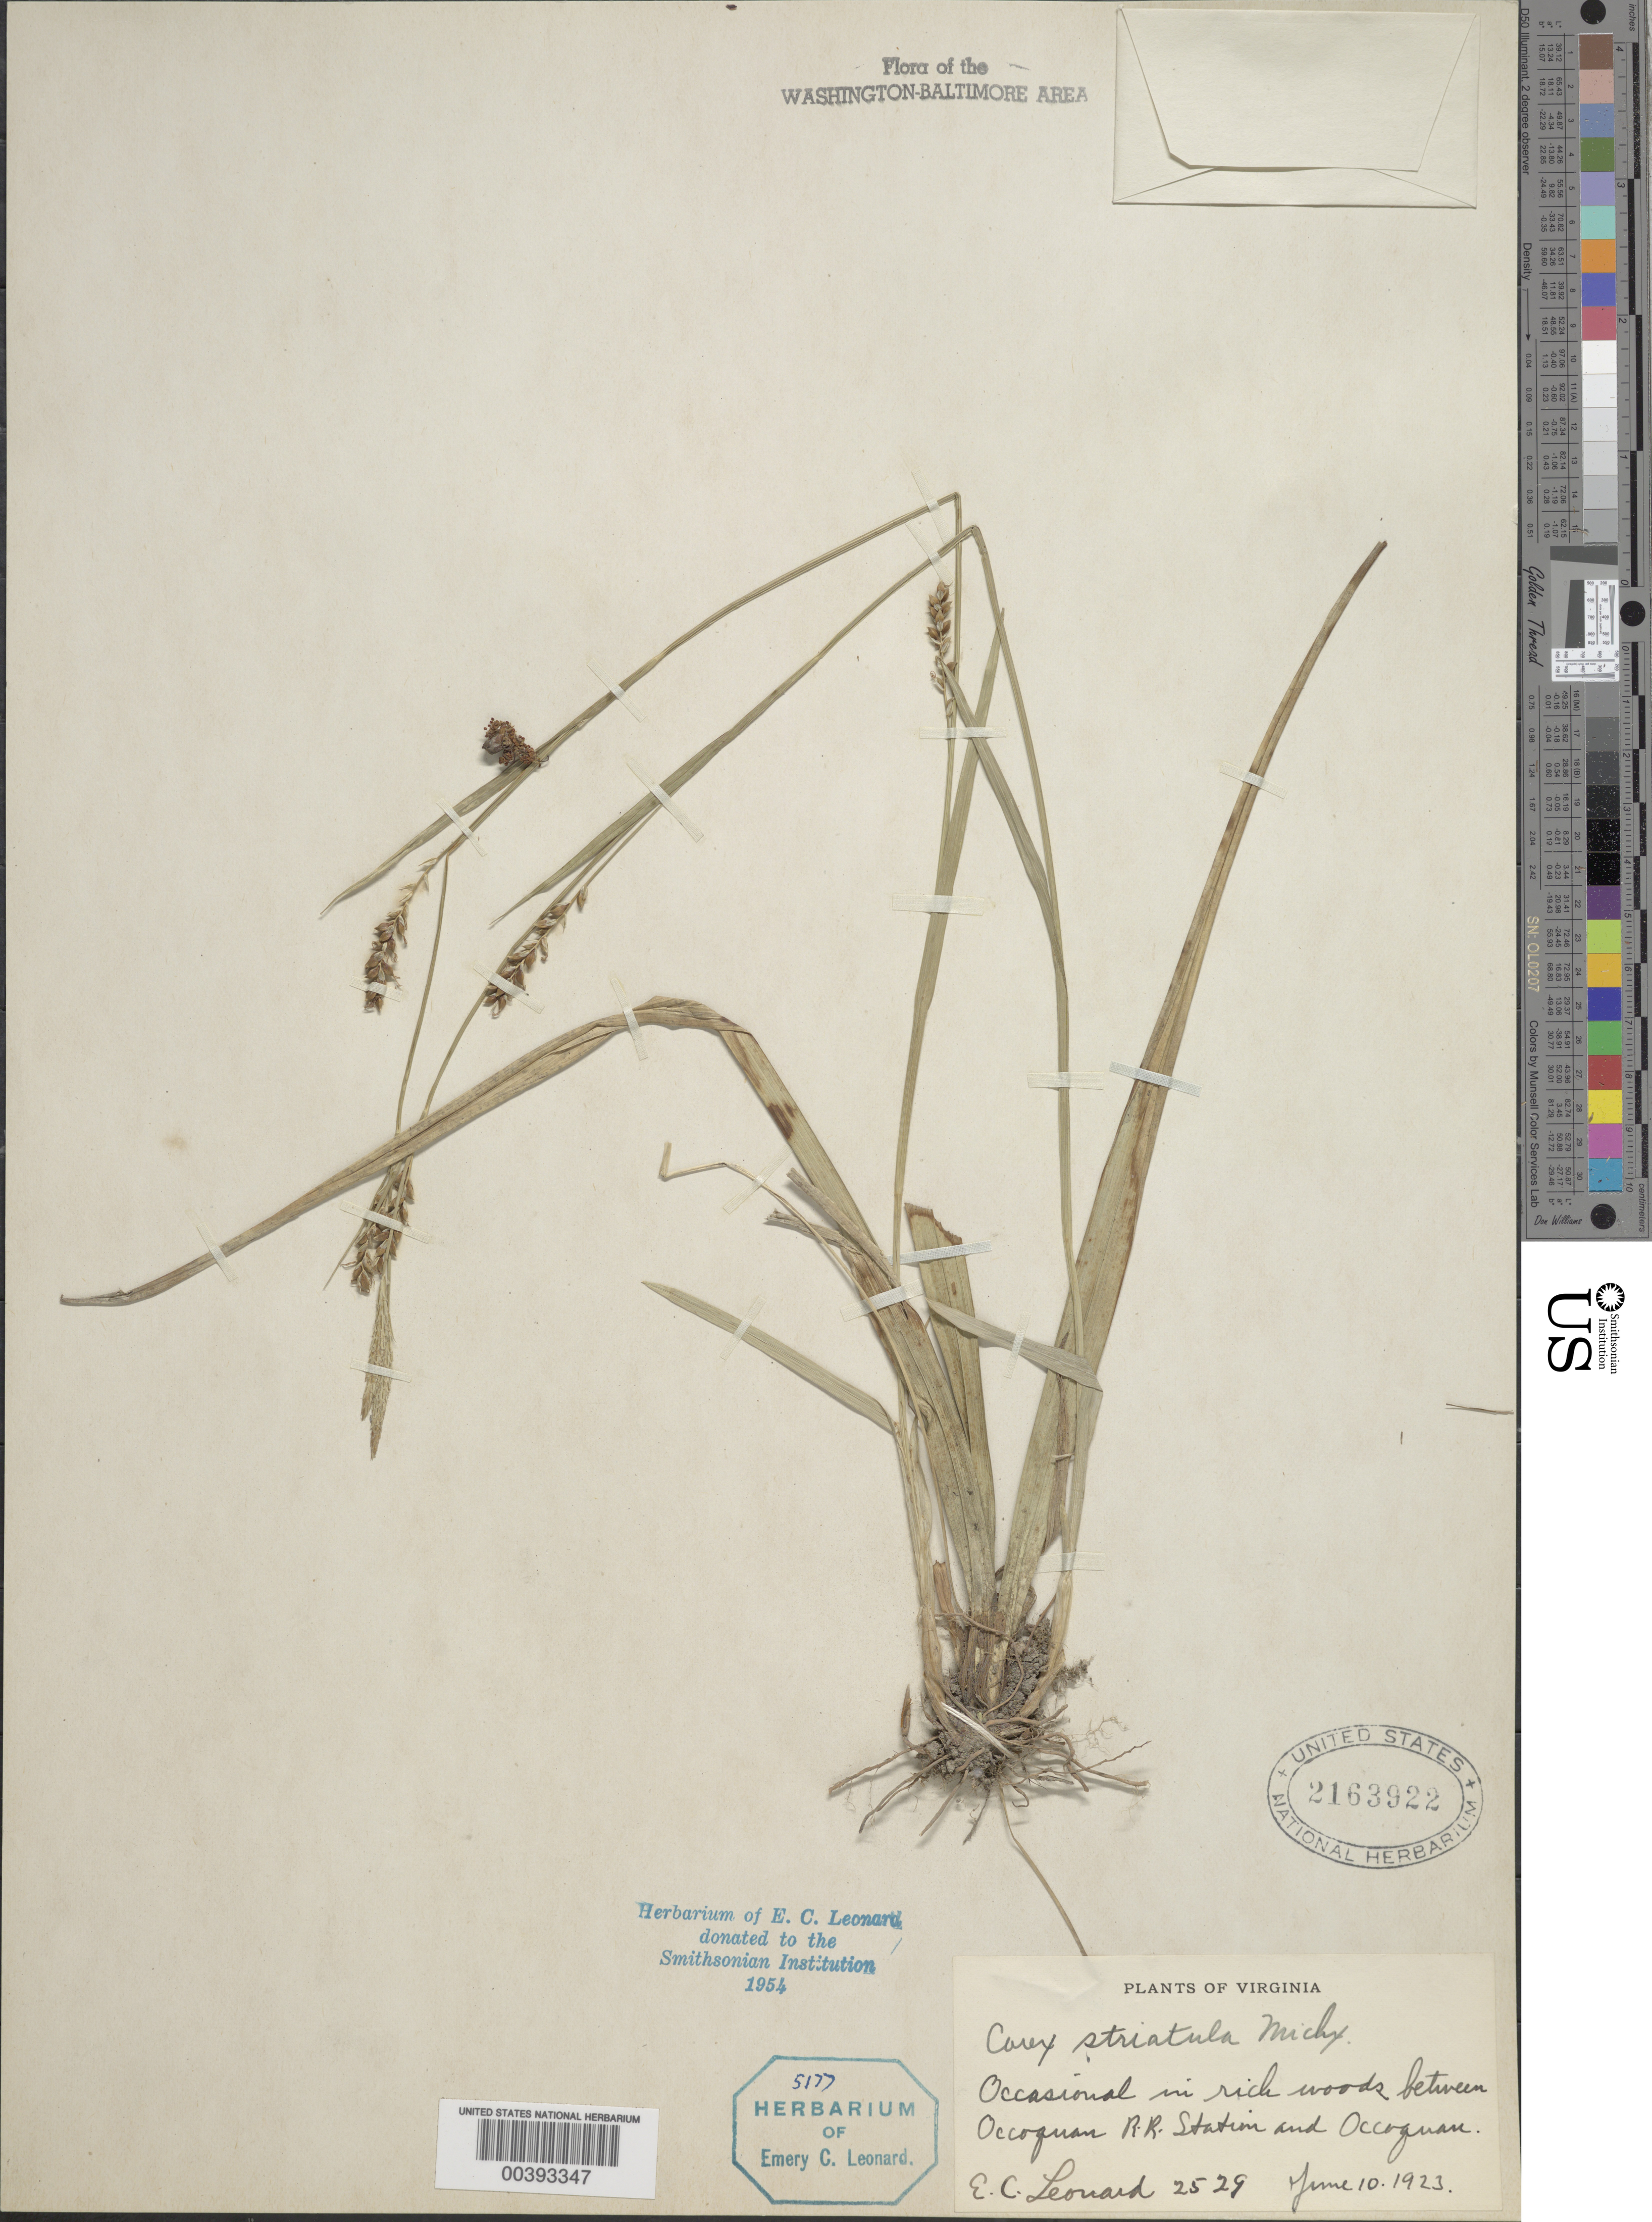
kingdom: Plantae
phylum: Tracheophyta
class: Liliopsida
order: Poales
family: Cyperaceae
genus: Carex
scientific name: Carex striatula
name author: Michx.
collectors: E. C. Leonard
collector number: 2529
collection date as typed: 10 Jun 1923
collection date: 1923-06-10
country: United States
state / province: Virginia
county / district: Prince William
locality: between Occoquan Railroad Station and Occoquan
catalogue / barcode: US 2163922